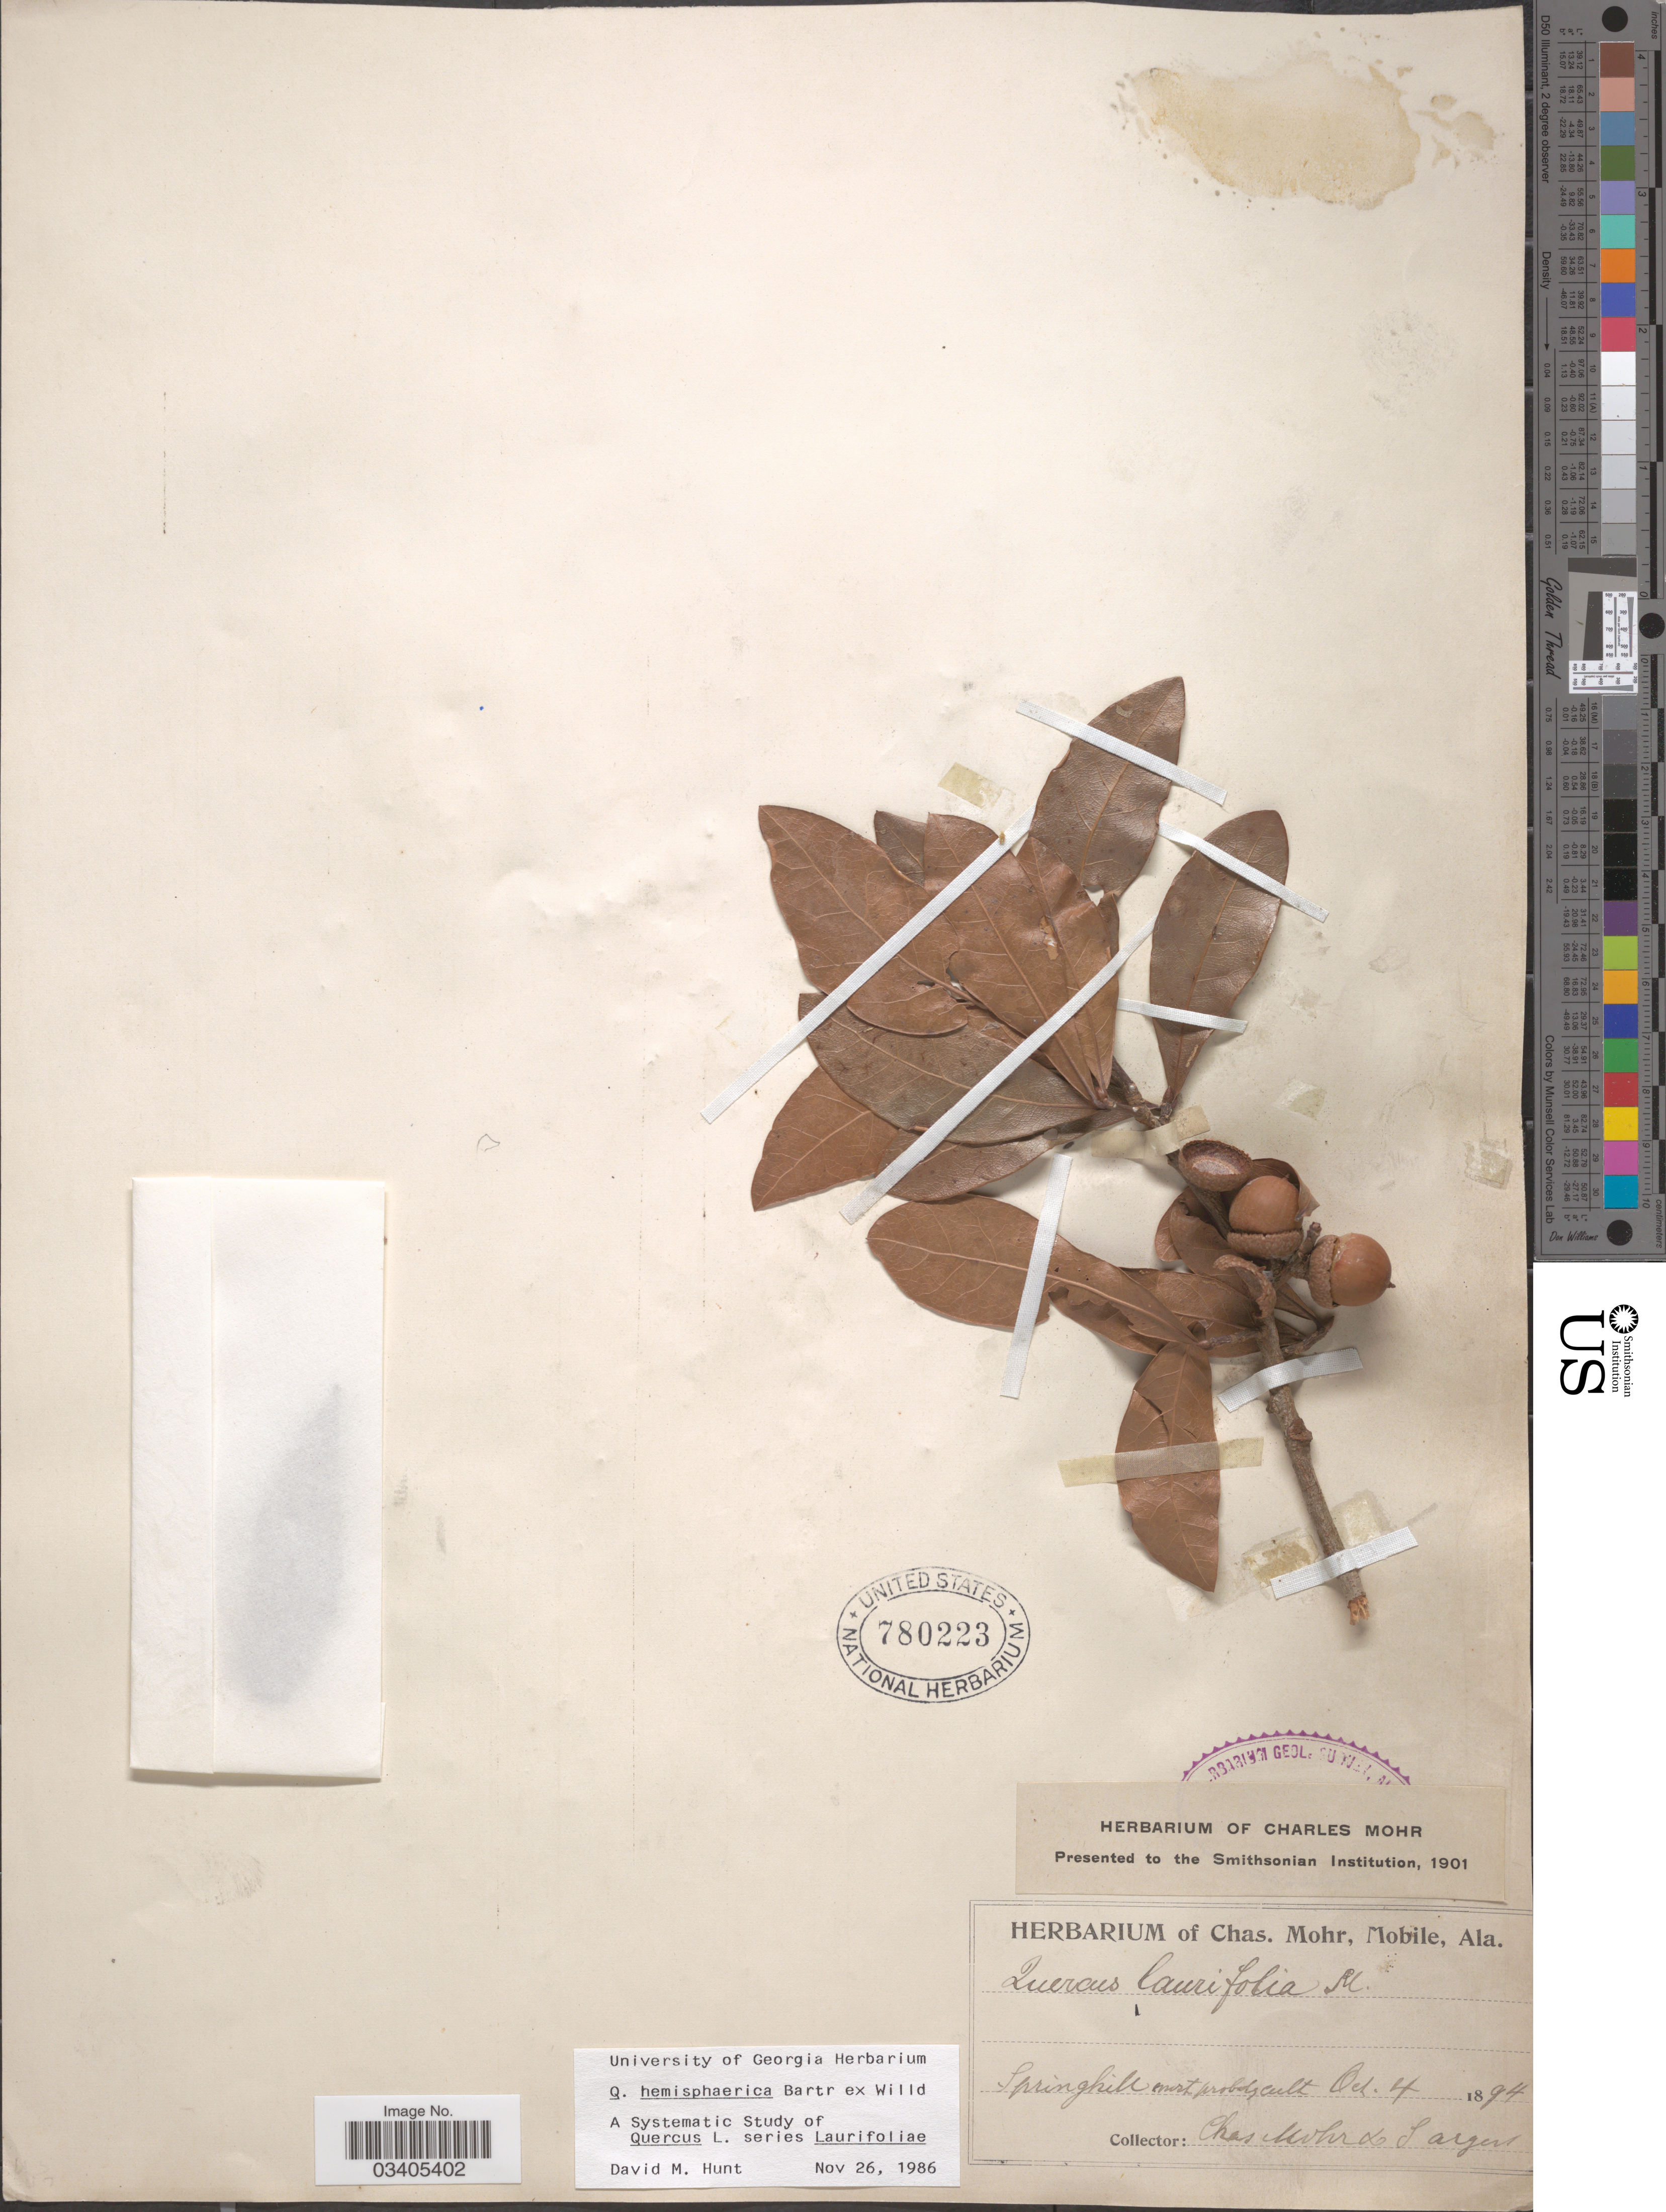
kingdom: Plantae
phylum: Tracheophyta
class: Magnoliopsida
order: Fagales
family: Fagaceae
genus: Quercus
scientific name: Quercus hemisphaerica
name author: W. Bartram ex Willd.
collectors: Mohr, C. T. (herbarium) & -- Sargent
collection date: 1894-10-04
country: United States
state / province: Alabama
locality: Springhill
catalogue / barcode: US 780223